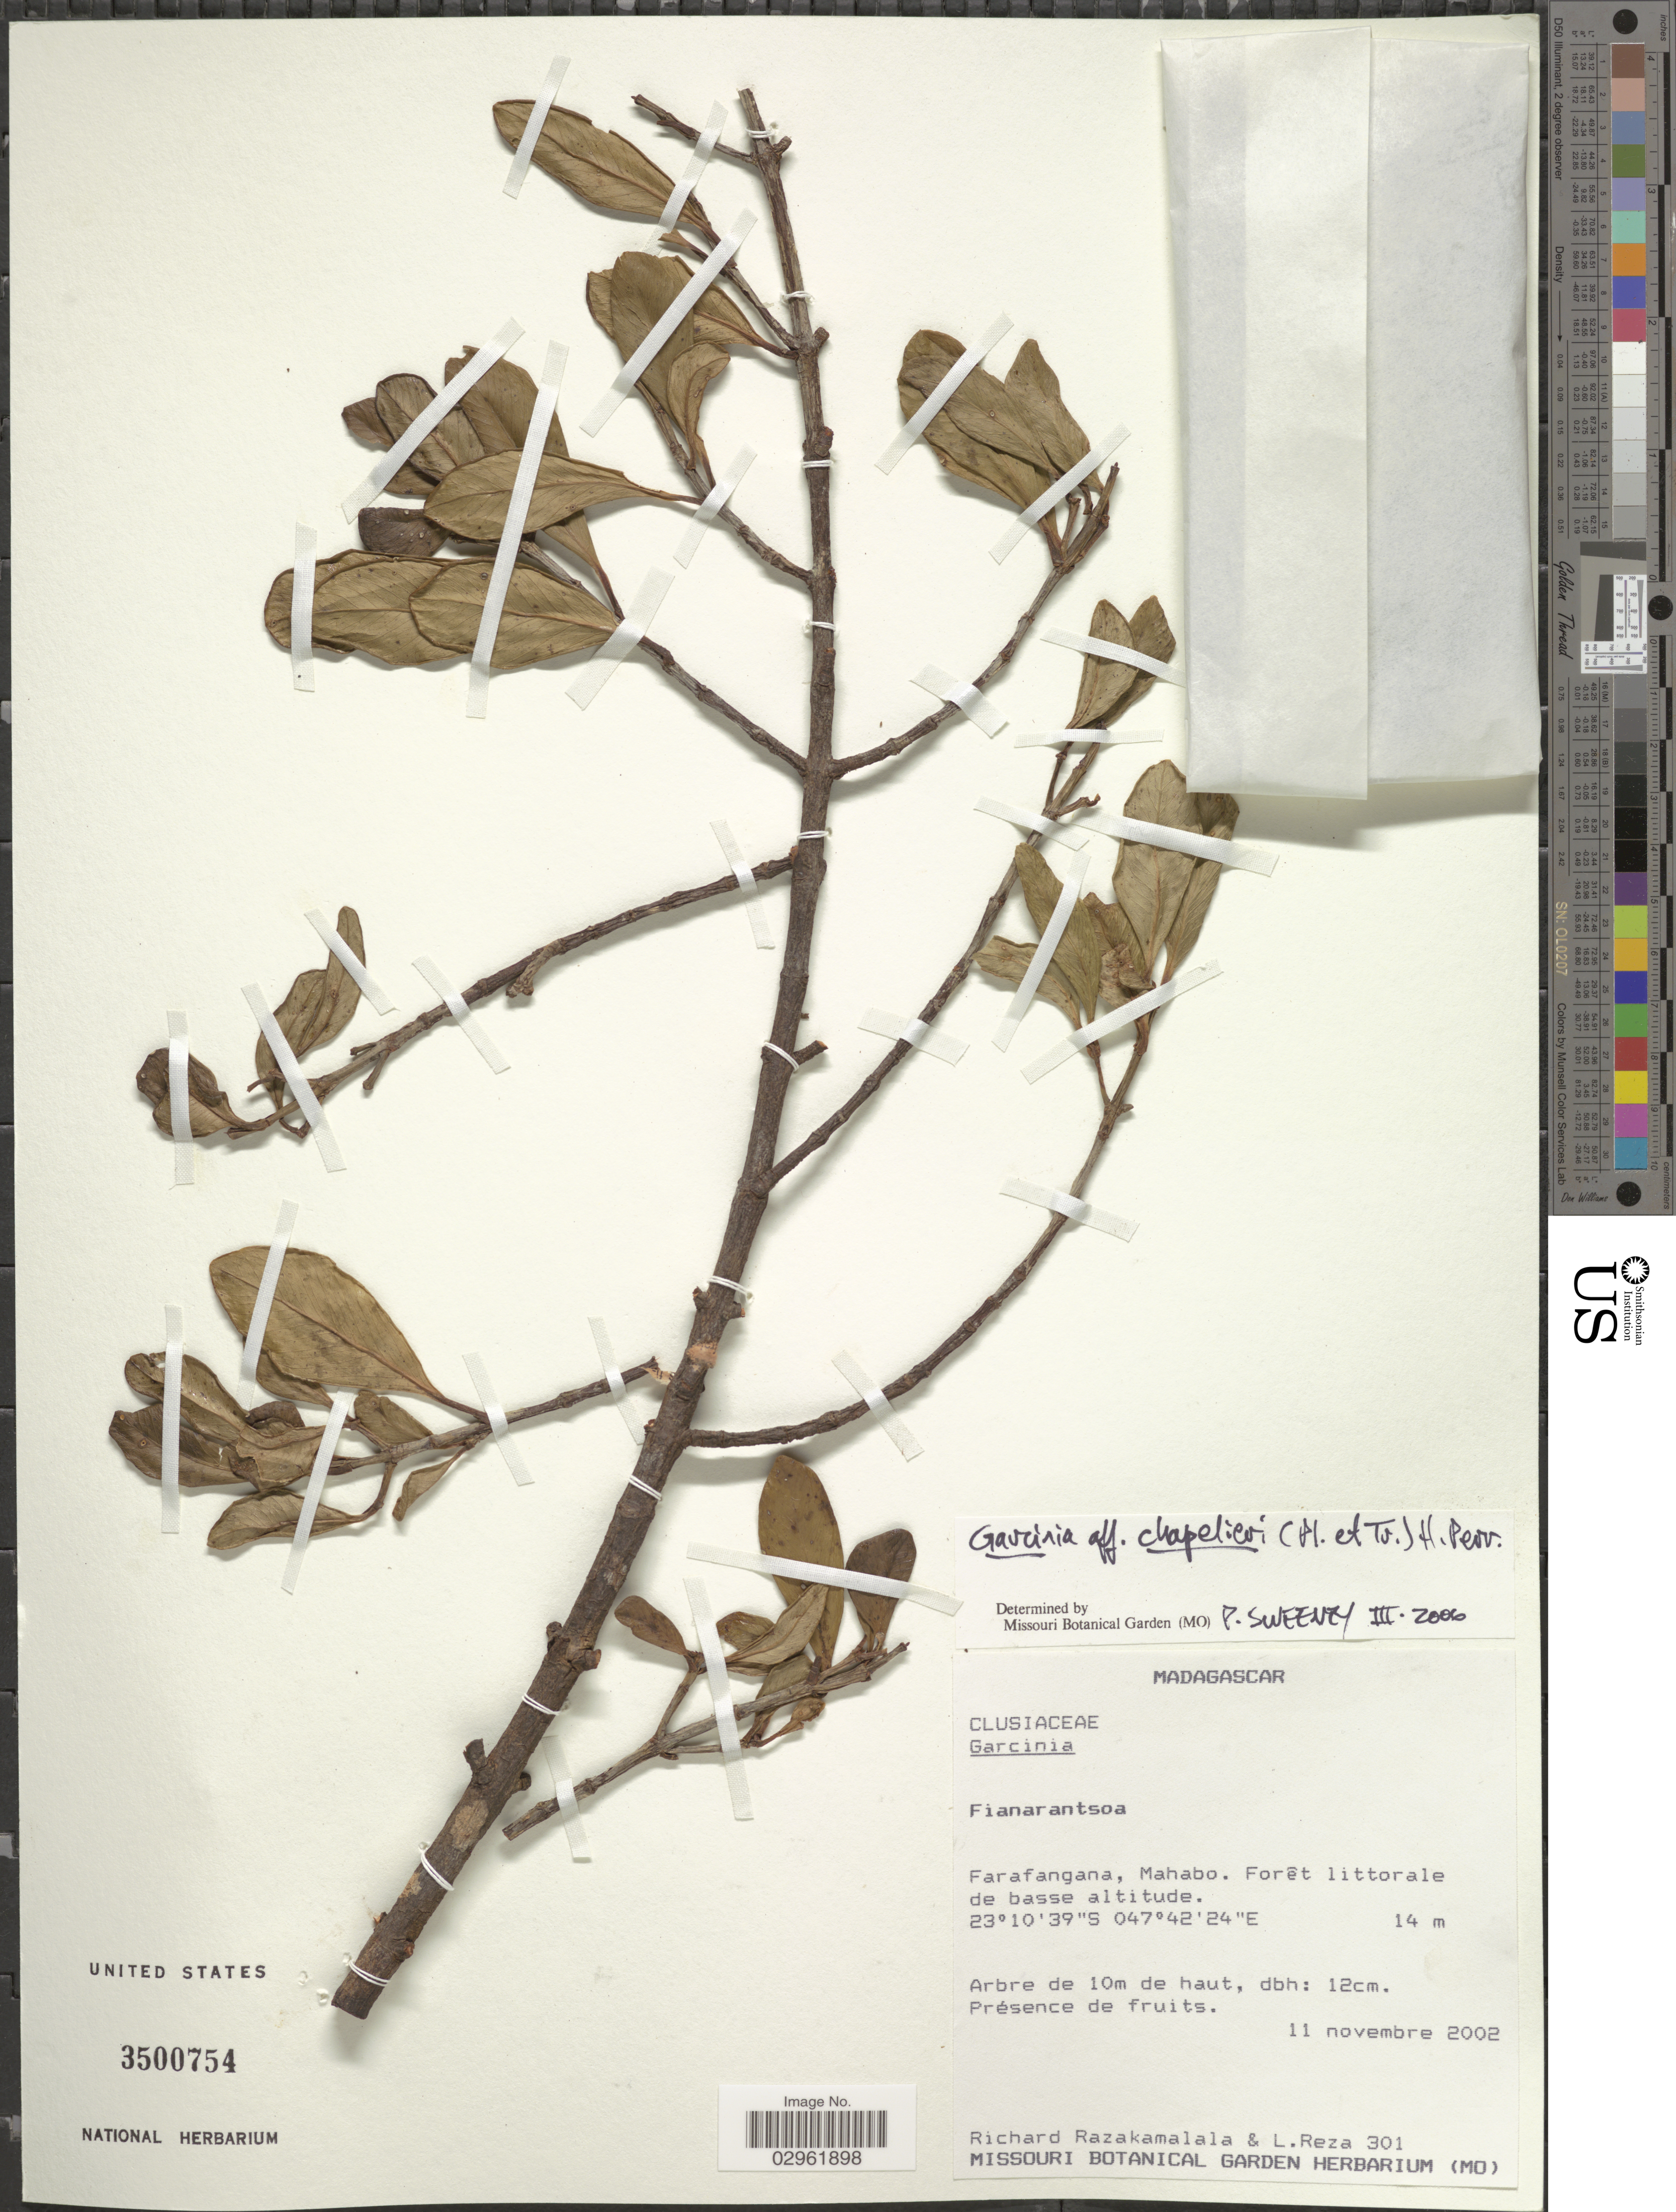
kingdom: Plantae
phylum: Tracheophyta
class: Magnoliopsida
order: Malpighiales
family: Clusiaceae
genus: Garcinia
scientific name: Garcinia chapelieri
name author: (Planch. & Triana) H. Perrier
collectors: R. Razakamalala & L. Reza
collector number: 301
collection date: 2002-11-11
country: Madagascar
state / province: Atsimo-Atsinanana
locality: Farafangana, Mahabo.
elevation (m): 14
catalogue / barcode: US 3500754